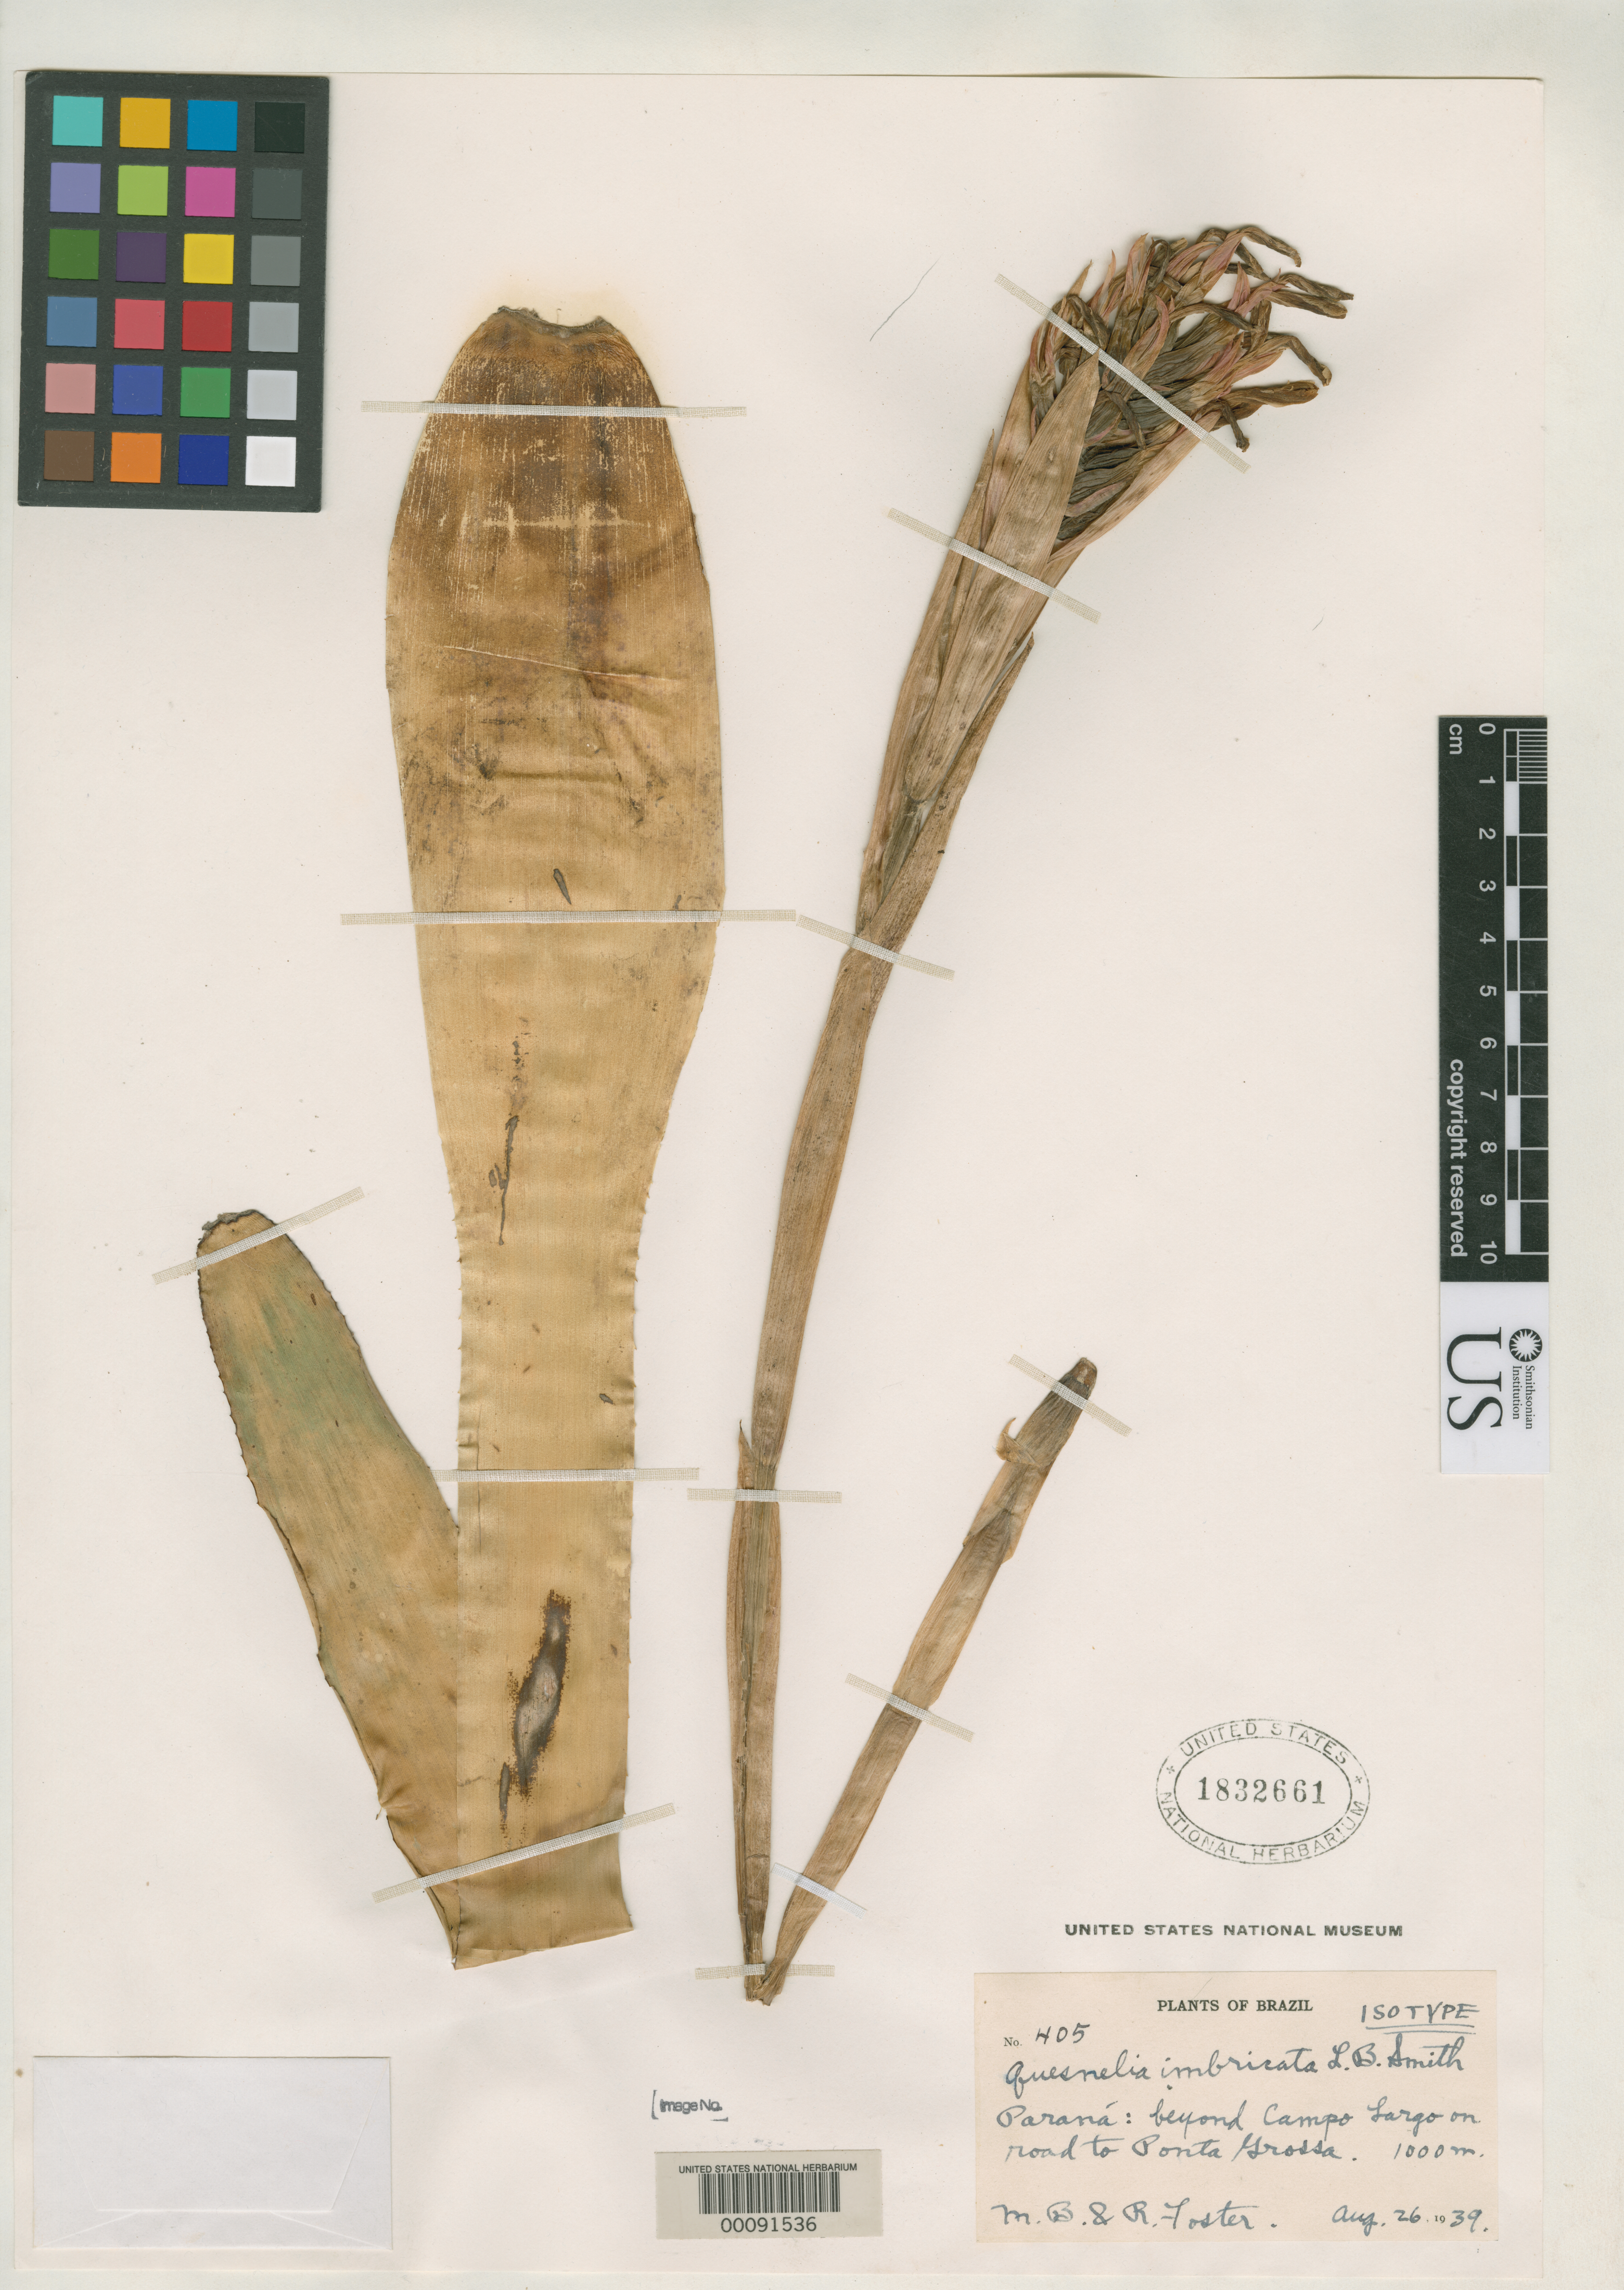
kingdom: Plantae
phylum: Tracheophyta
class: Liliopsida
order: Poales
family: Bromeliaceae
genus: Quesnelia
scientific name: Quesnelia imbricata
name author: L.B. Sm.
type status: Isotype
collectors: M. B. Foster & R. C. Foster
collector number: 405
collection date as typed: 26 Aug 1939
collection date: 1939-08-26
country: Brazil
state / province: Paraná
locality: Beyond Campo Largo, road to Ponta Grossa.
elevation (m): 1000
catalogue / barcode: US 1832661